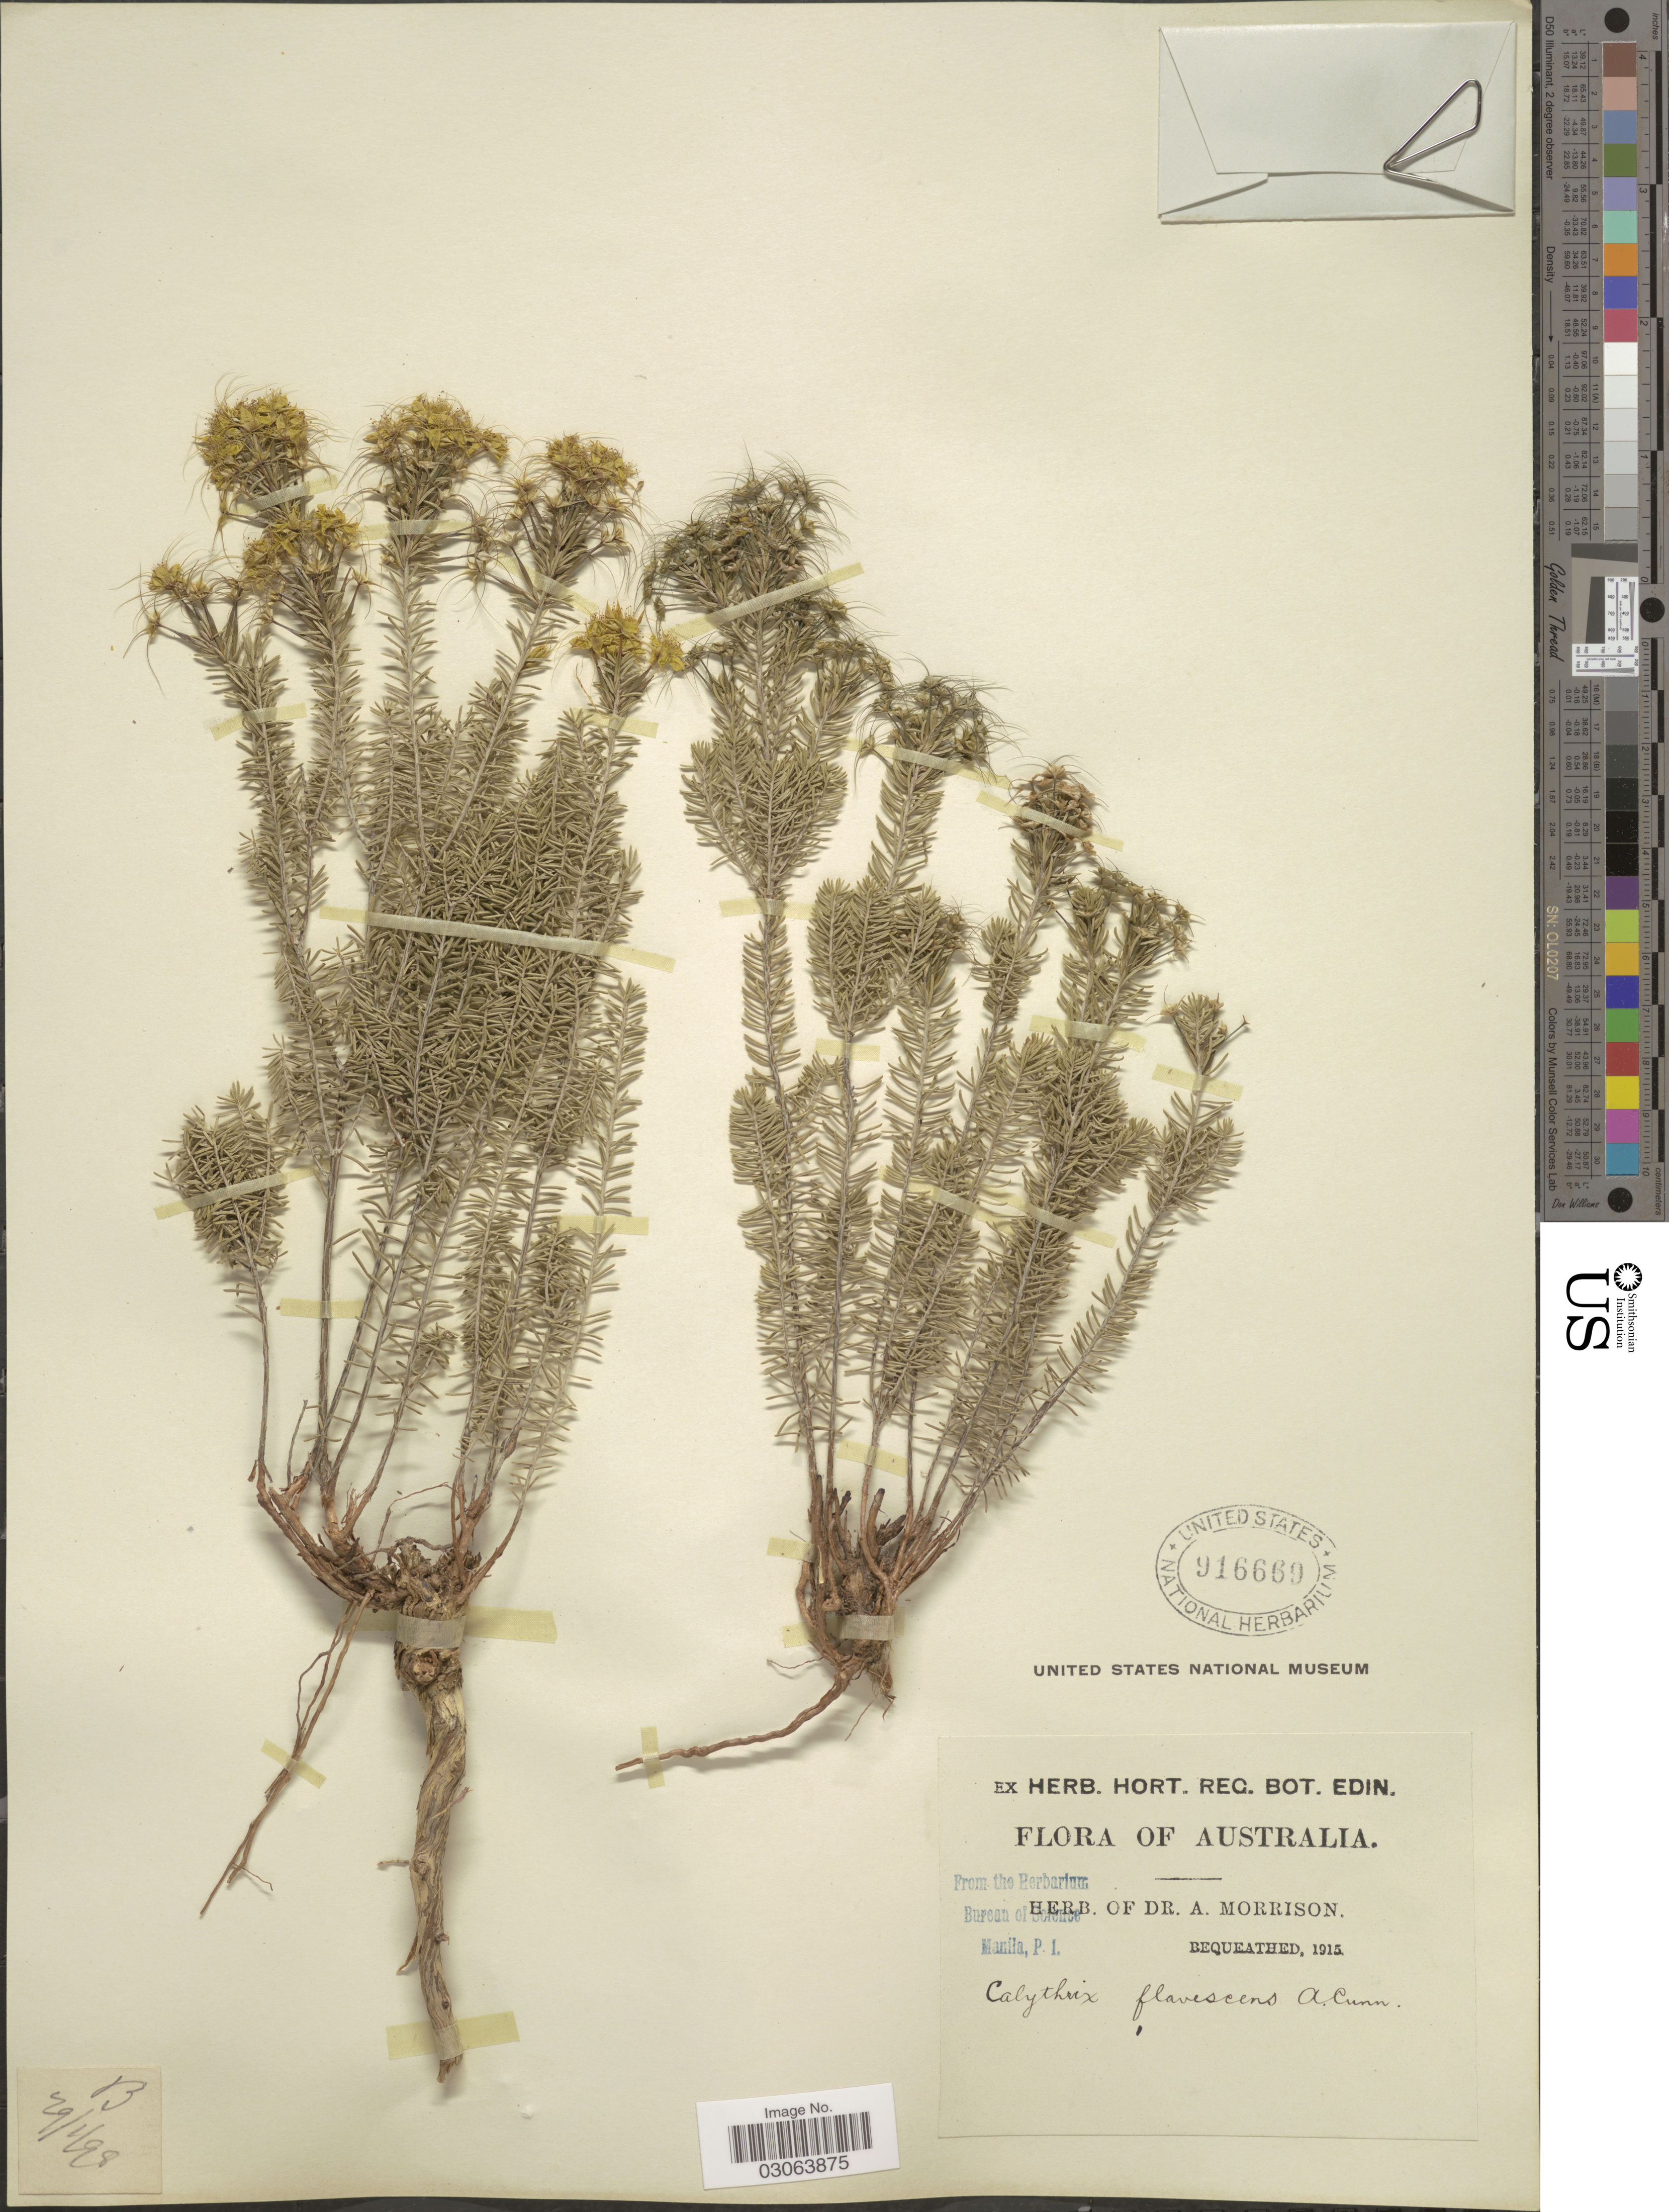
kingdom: Plantae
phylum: Tracheophyta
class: Magnoliopsida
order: Myrtales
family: Myrtaceae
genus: Calytrix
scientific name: Calytrix flavescens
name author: A. Cunn.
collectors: ex herb. Dr. A. Morrison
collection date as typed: Transcribed d/m/y: 29/1/98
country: Australia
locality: B [unsure placement]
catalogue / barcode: US 916669